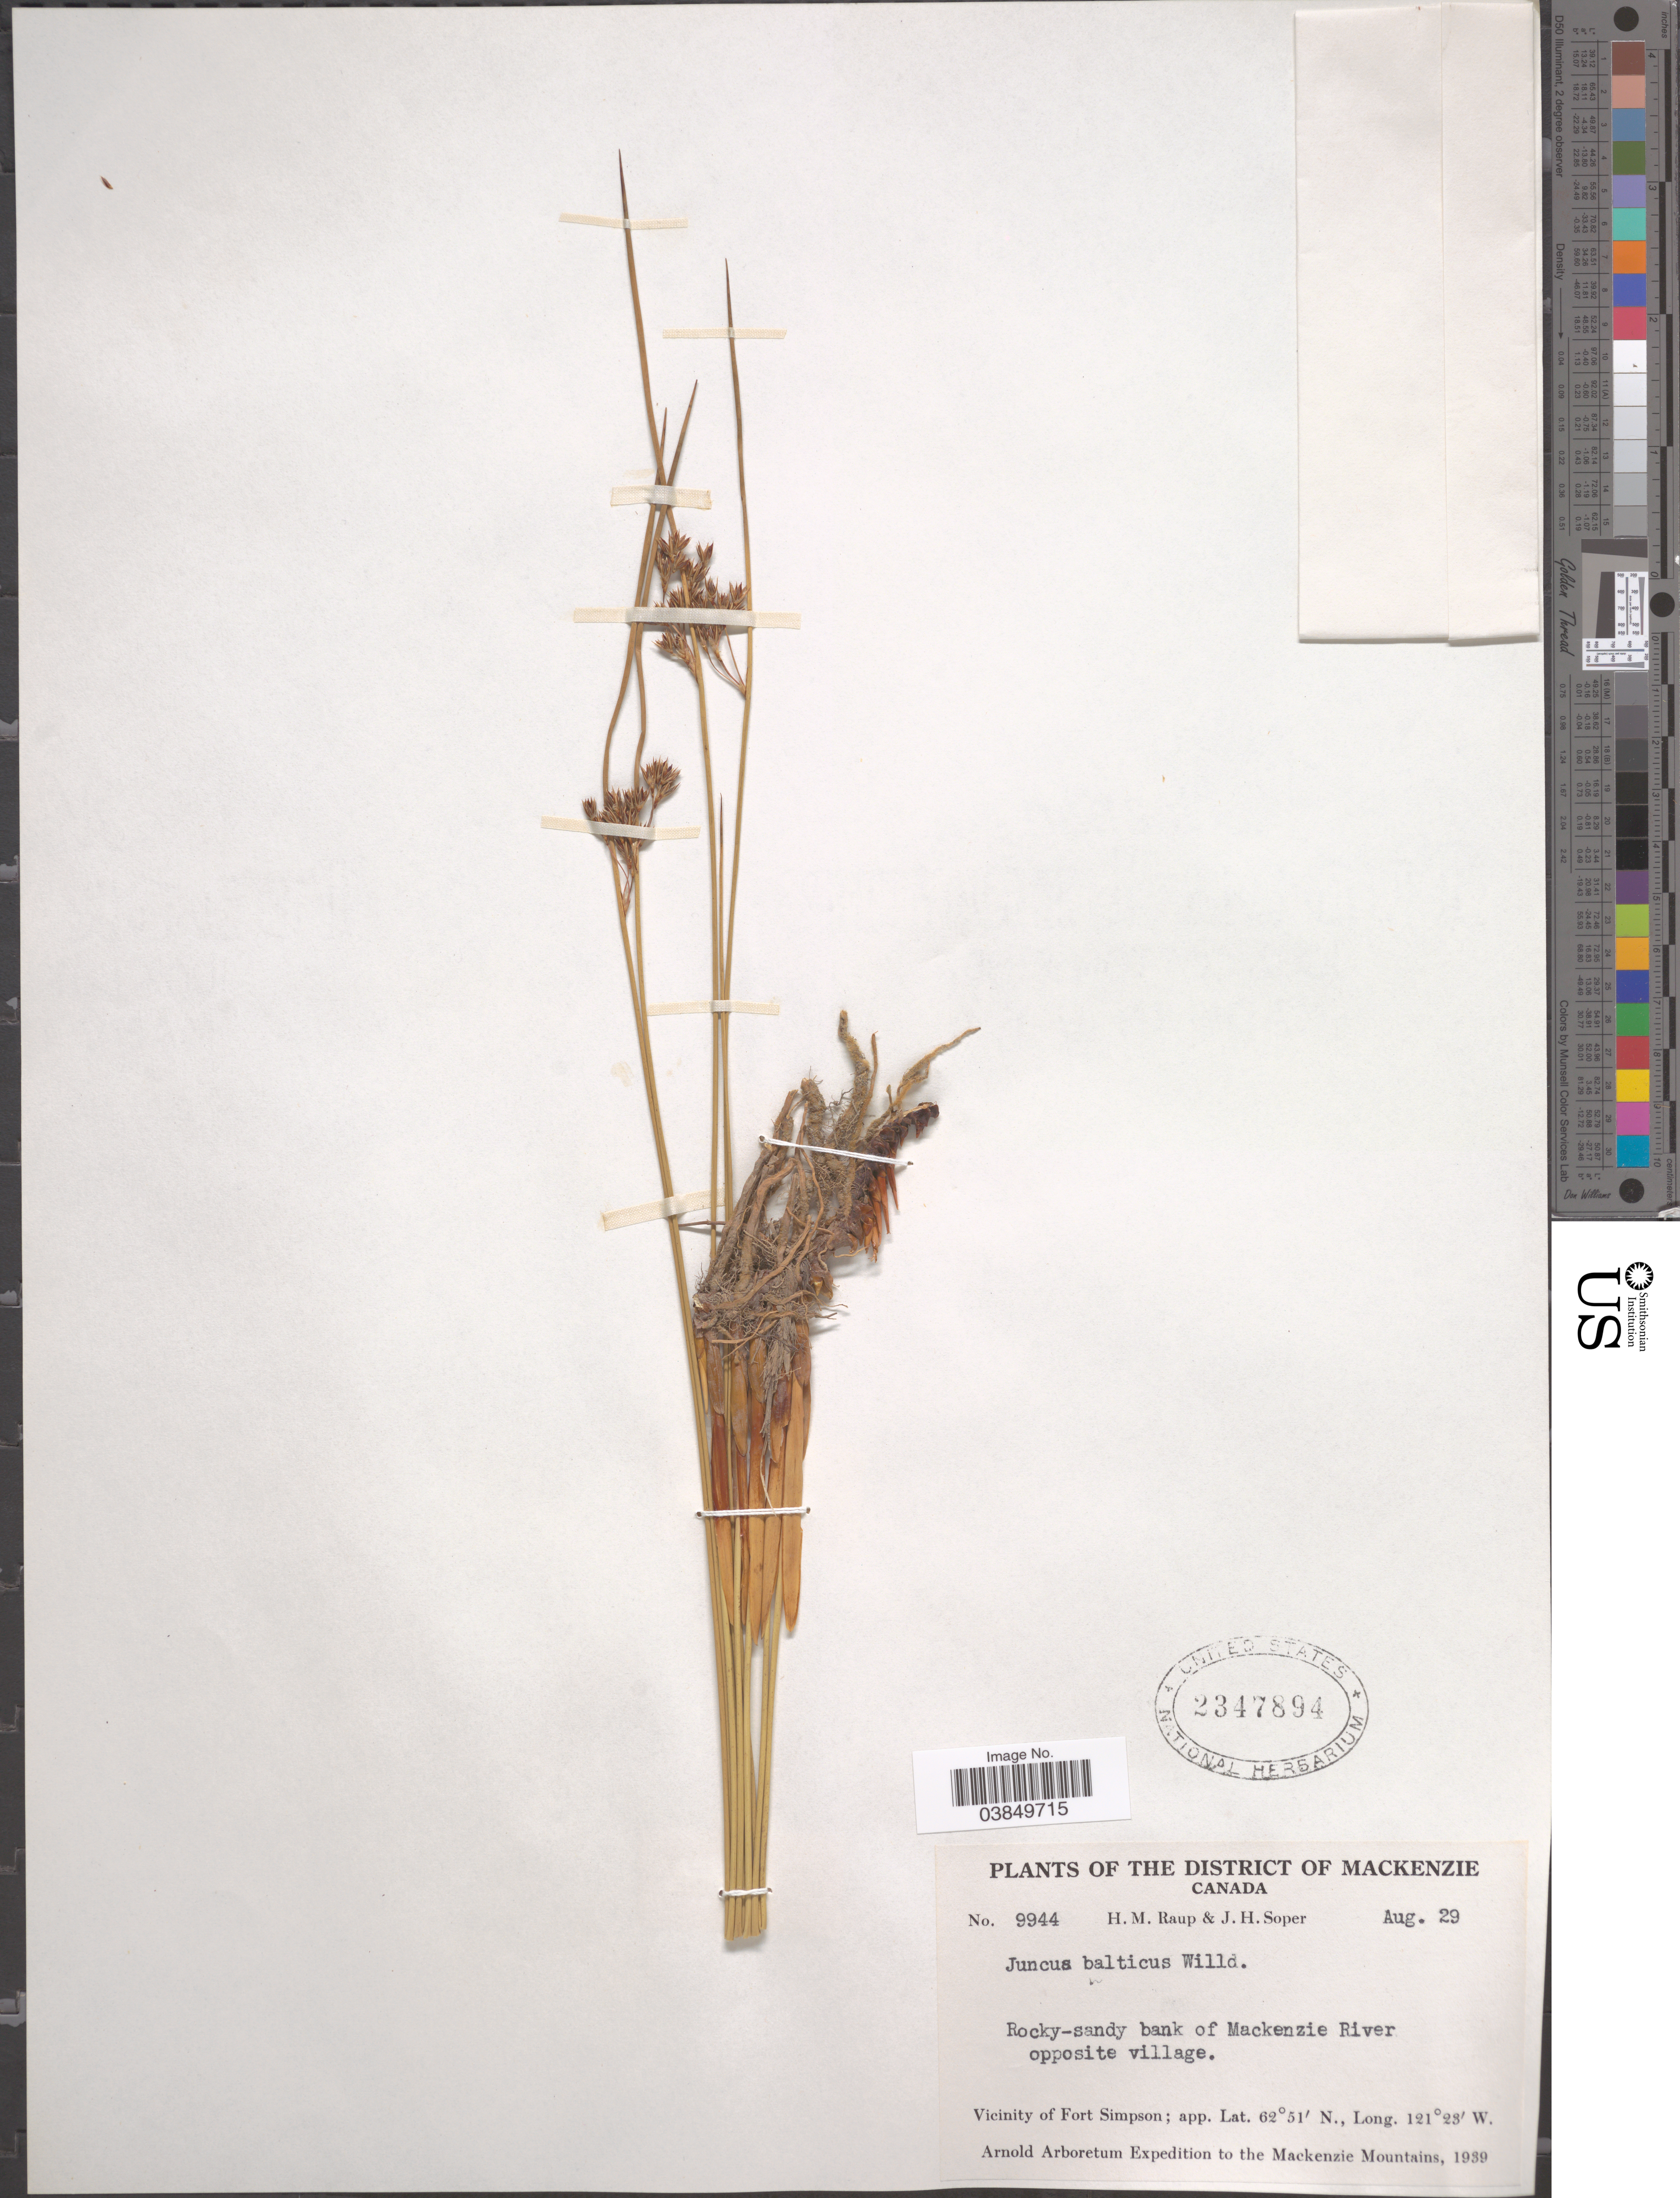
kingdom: Plantae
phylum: Tracheophyta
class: Liliopsida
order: Poales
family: Juncaceae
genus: Juncus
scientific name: Juncus balticus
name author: Willd.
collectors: H. Raup & J. H. Soper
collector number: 9944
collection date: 1939-08-29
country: Canada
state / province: Northwest Territories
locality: District of Mackenzie. Rocky-sandy bank of Mackenzie River opposite village. Vicinity of Fort Simpson. Mackenzie Mountains.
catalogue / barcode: US 2347894